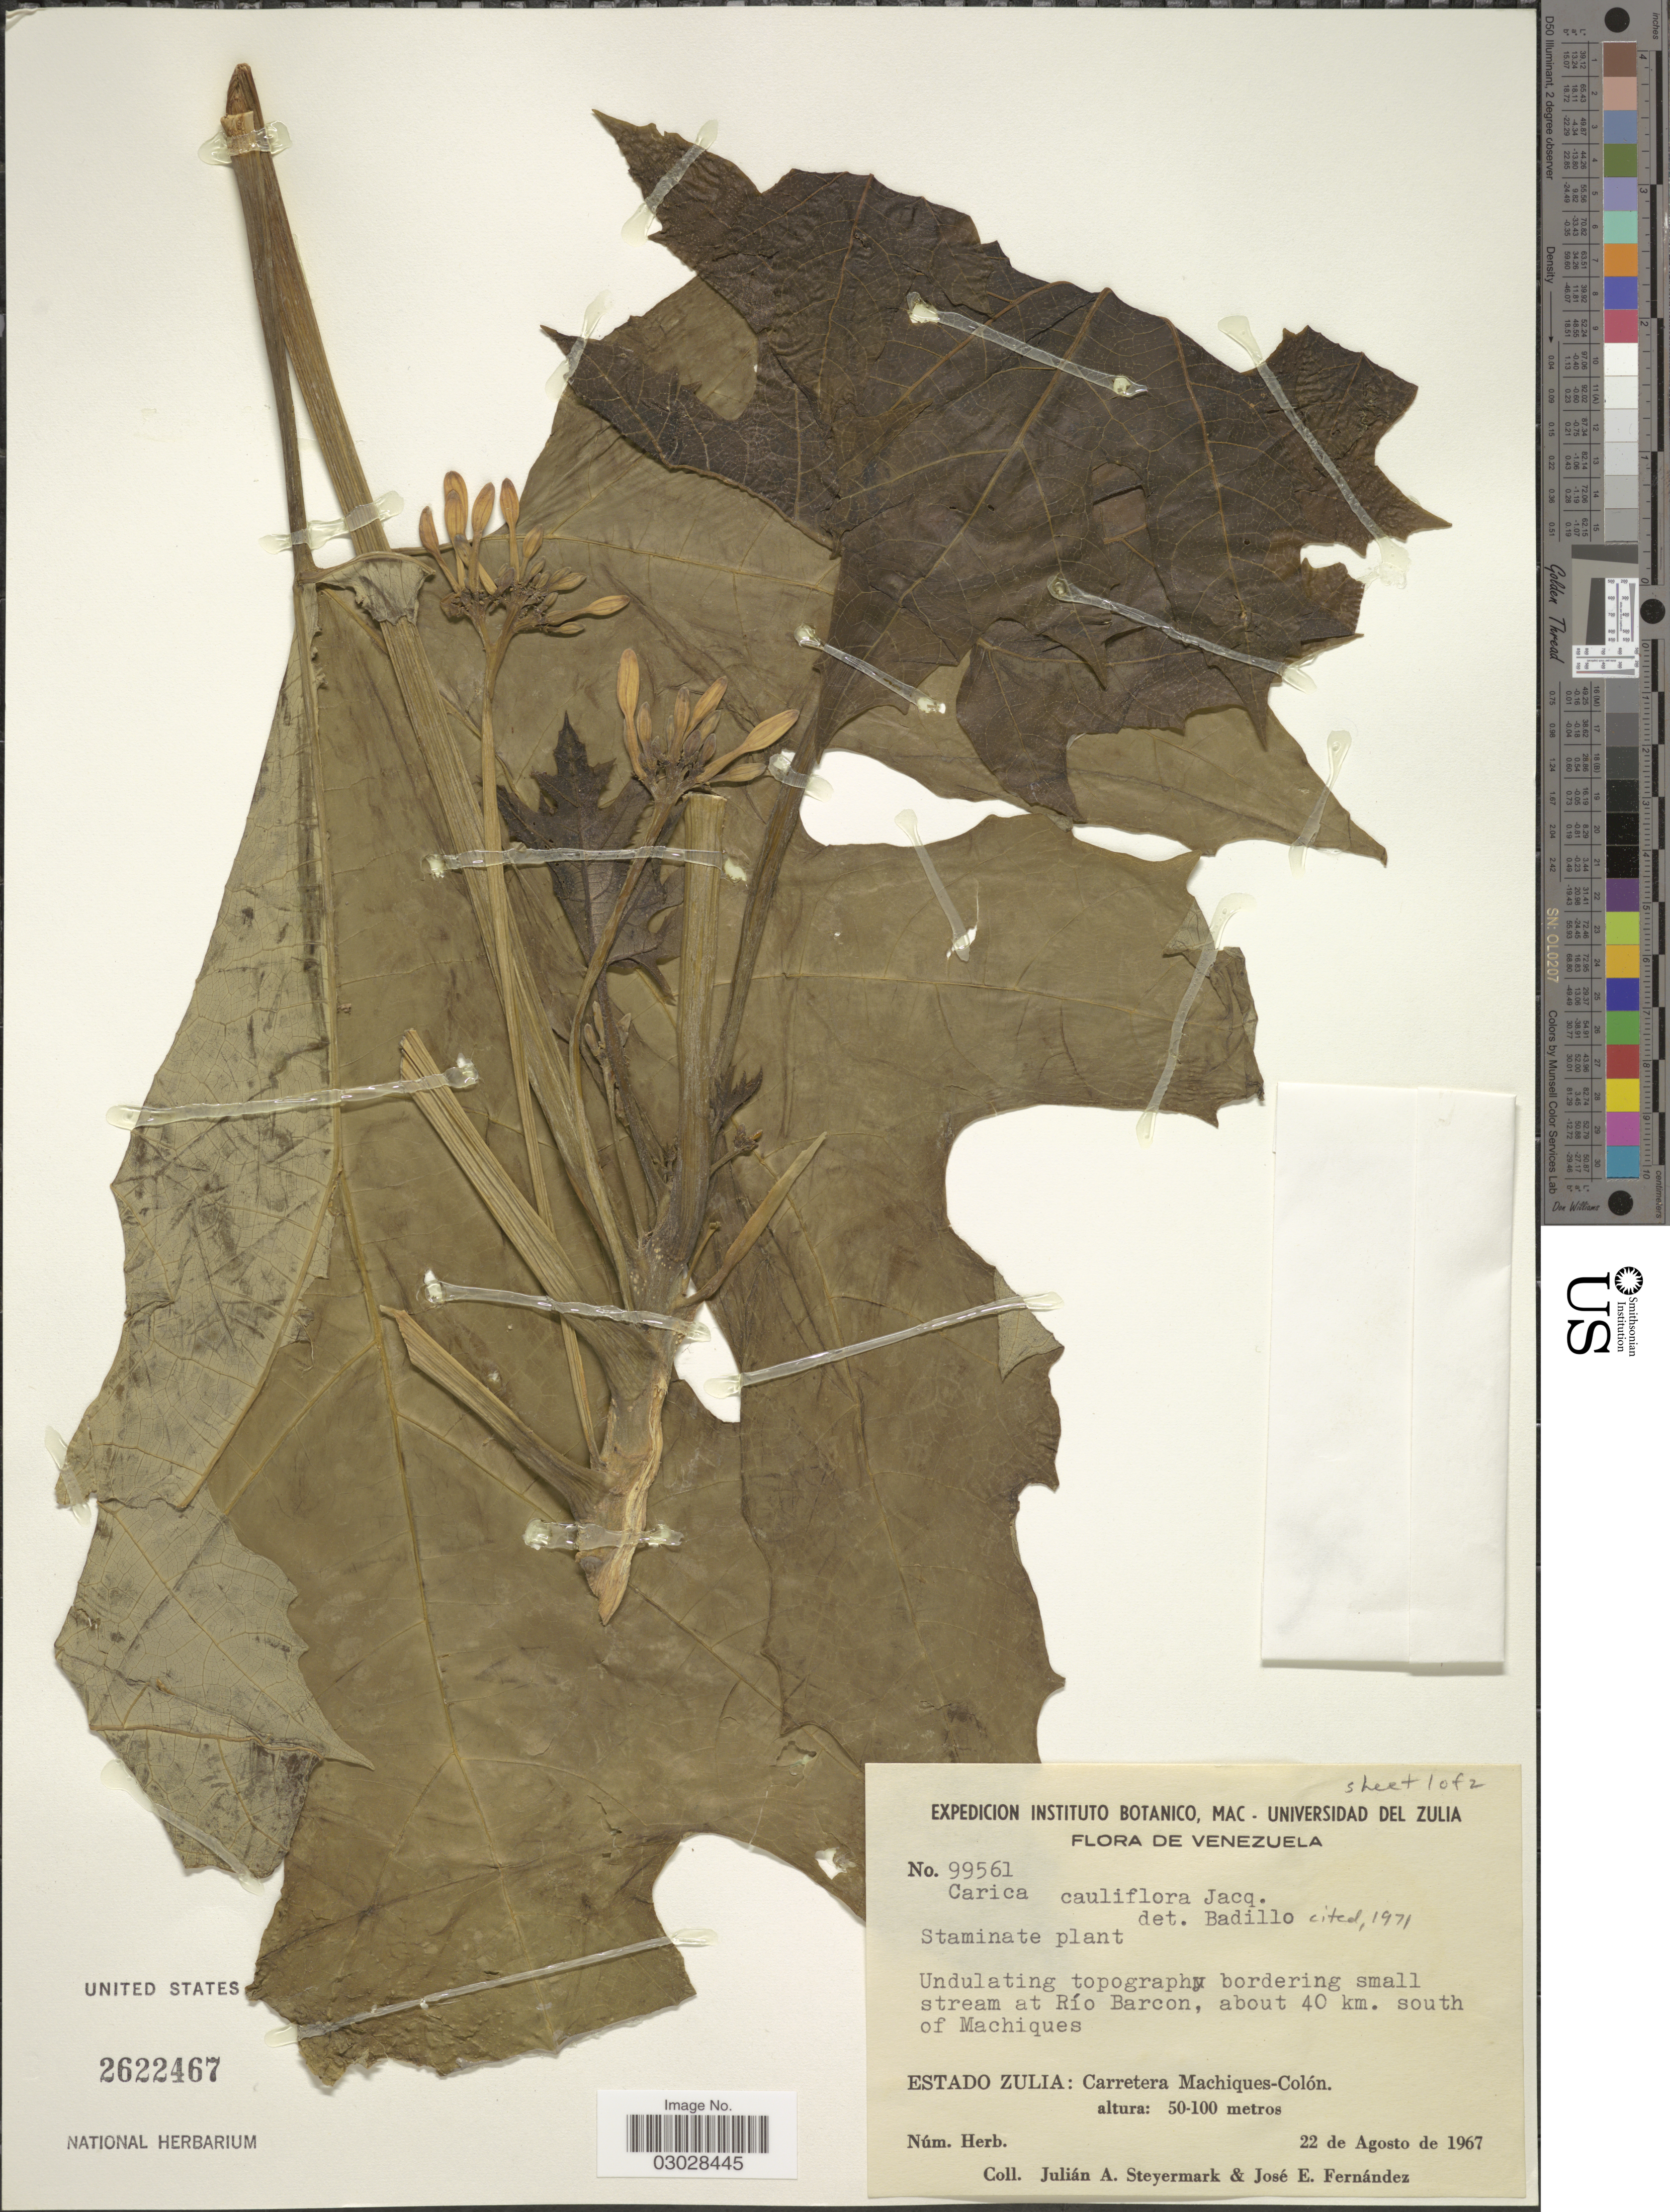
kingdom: Plantae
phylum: Tracheophyta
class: Magnoliopsida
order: Brassicales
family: Caricaceae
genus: Vasconcellea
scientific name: Vasconcellea cauliflora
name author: (Jacq.) A. DC.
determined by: Strong, M. T., (US), Smithsonian Institution - National Museum of Natural History (UNITED STATES)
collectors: J. Steyermark & J. Fernández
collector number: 99561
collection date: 1967-08-22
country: Venezuela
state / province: Zulia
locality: Undulating topography bordering small stream at Río Barcon, about 40 km. south of Machiques. Carretera Machiques-Colón.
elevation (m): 50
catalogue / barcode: US 2622467